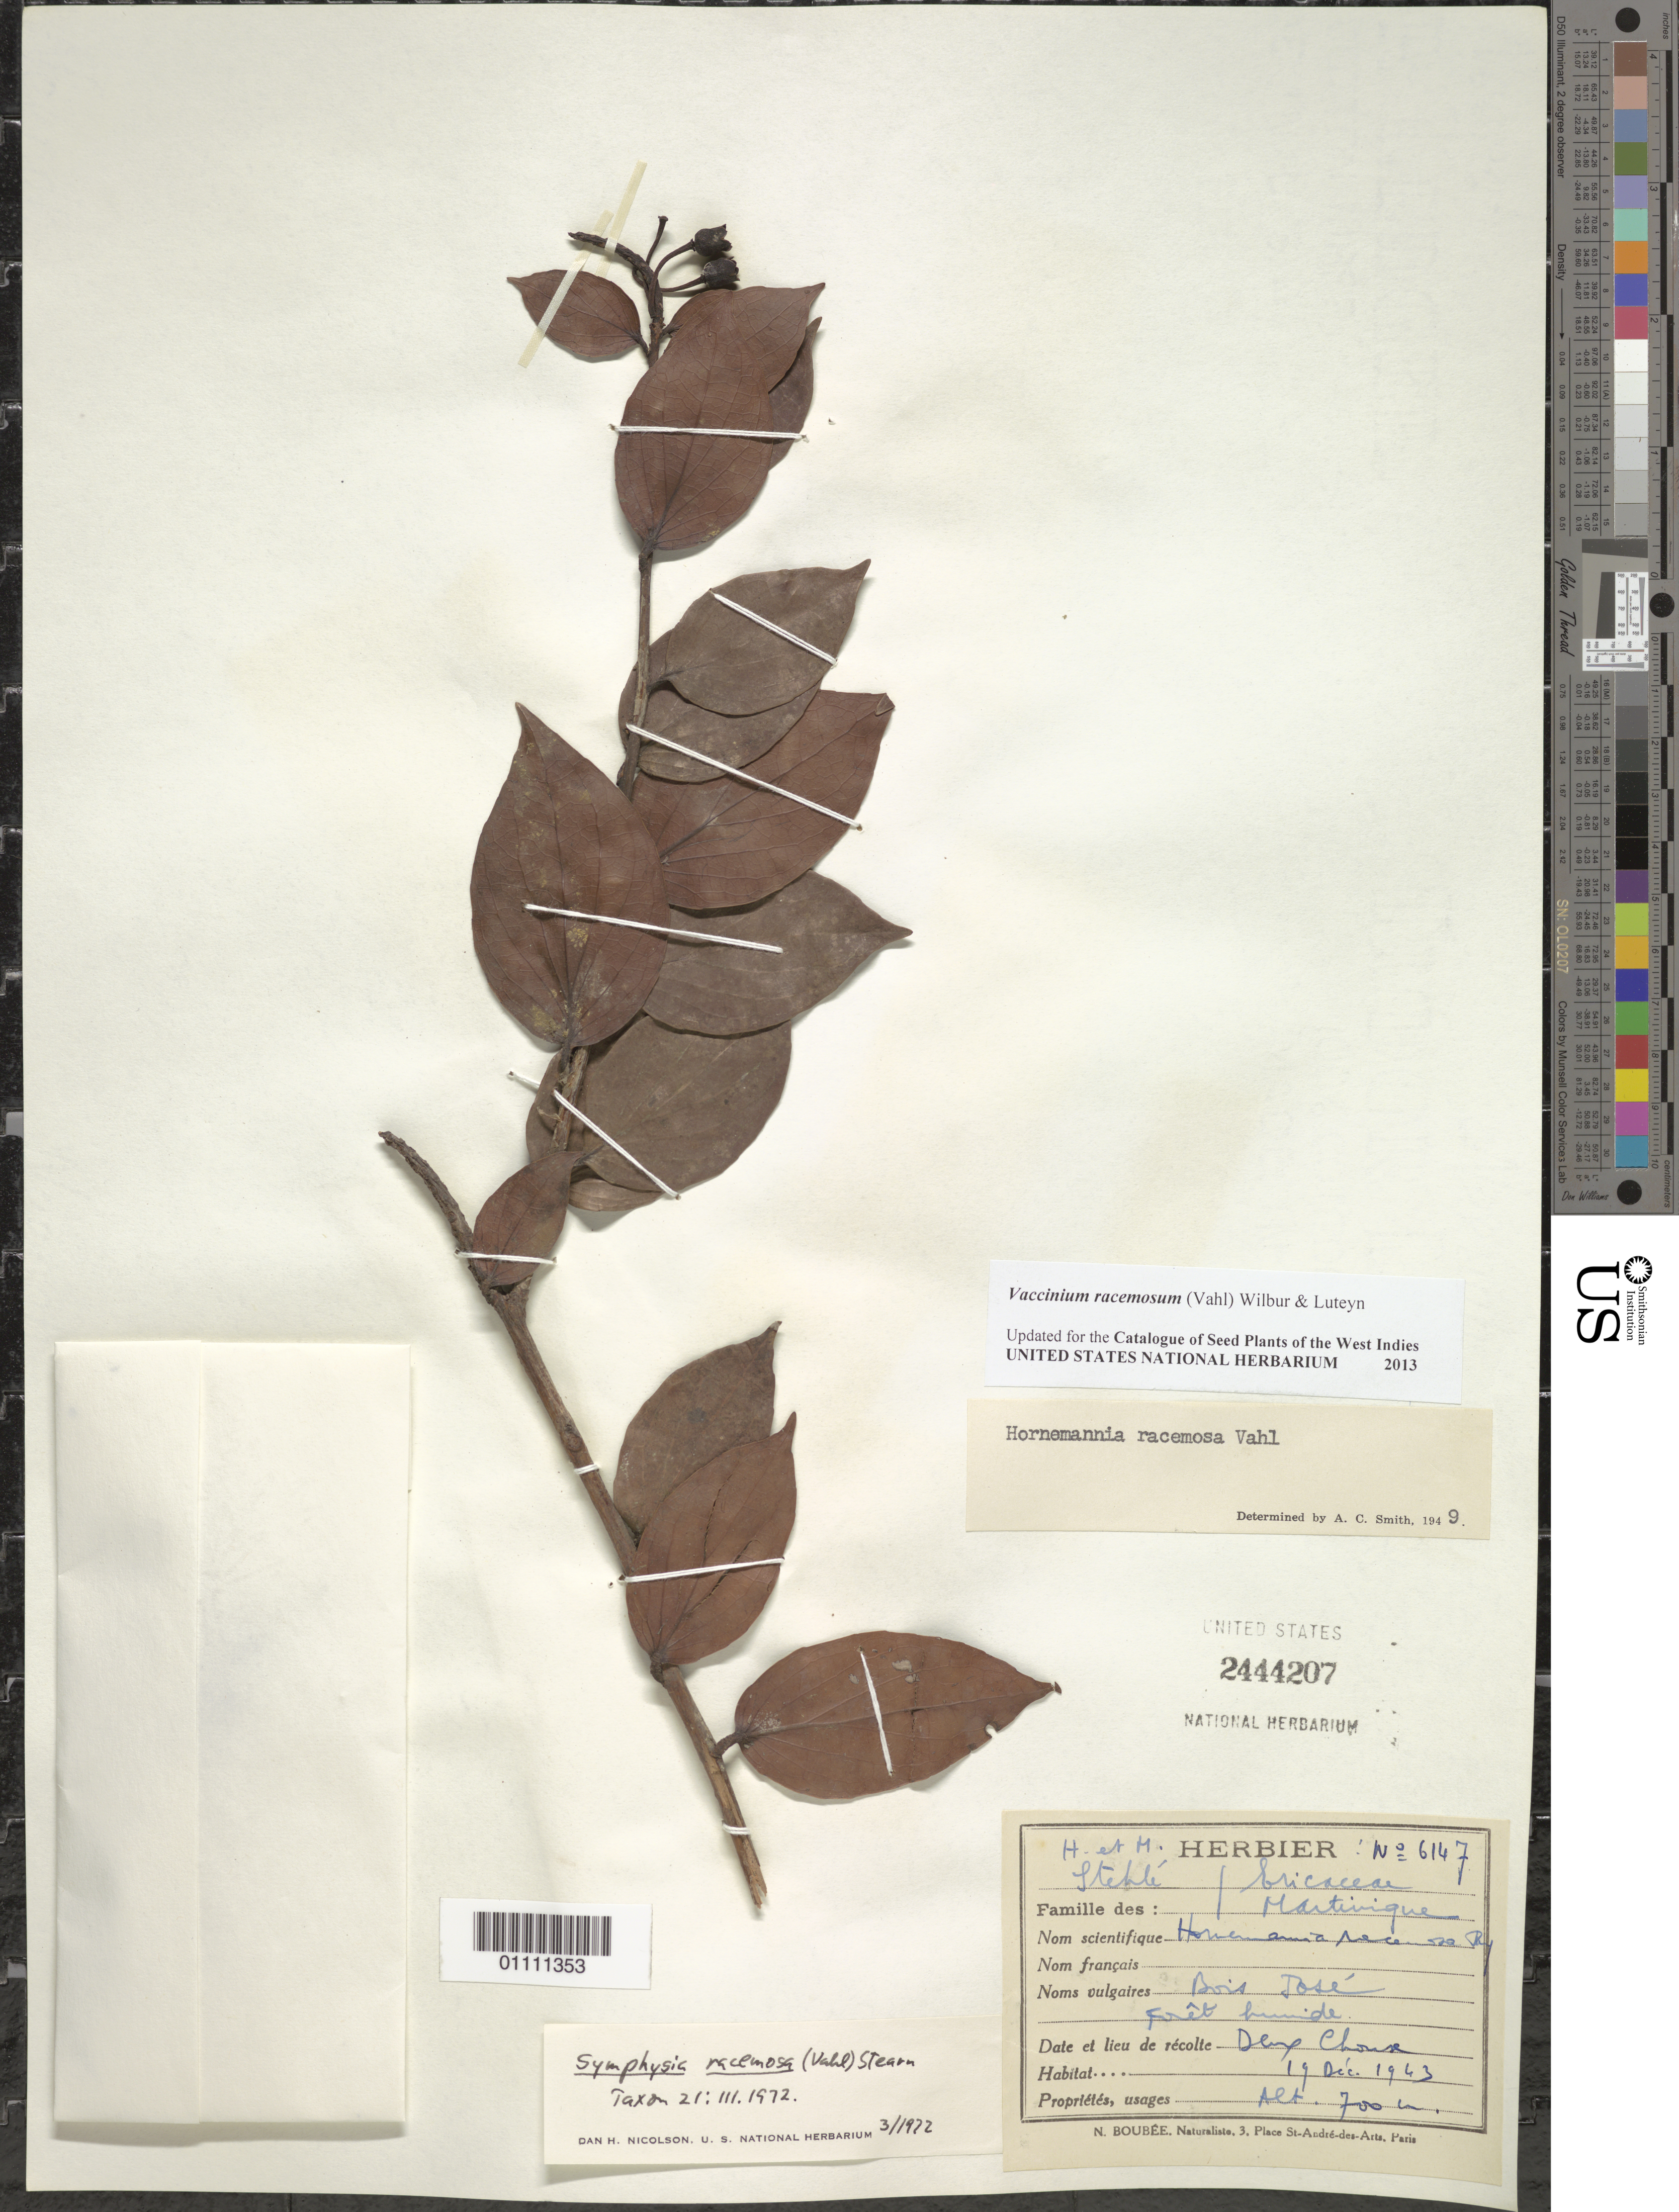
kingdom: Plantae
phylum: Tracheophyta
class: Magnoliopsida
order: Ericales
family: Ericaceae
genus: Vaccinium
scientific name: Vaccinium racemosum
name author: (Vahl) Wilbur & Luteyn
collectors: H. Stehlé & M. Stehlé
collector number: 6147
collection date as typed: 19 Dec 1943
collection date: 1943-12-19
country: Martinique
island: Martinique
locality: Foret humide. Deux Chouse.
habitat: Forêt humide.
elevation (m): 700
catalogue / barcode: US 2444207